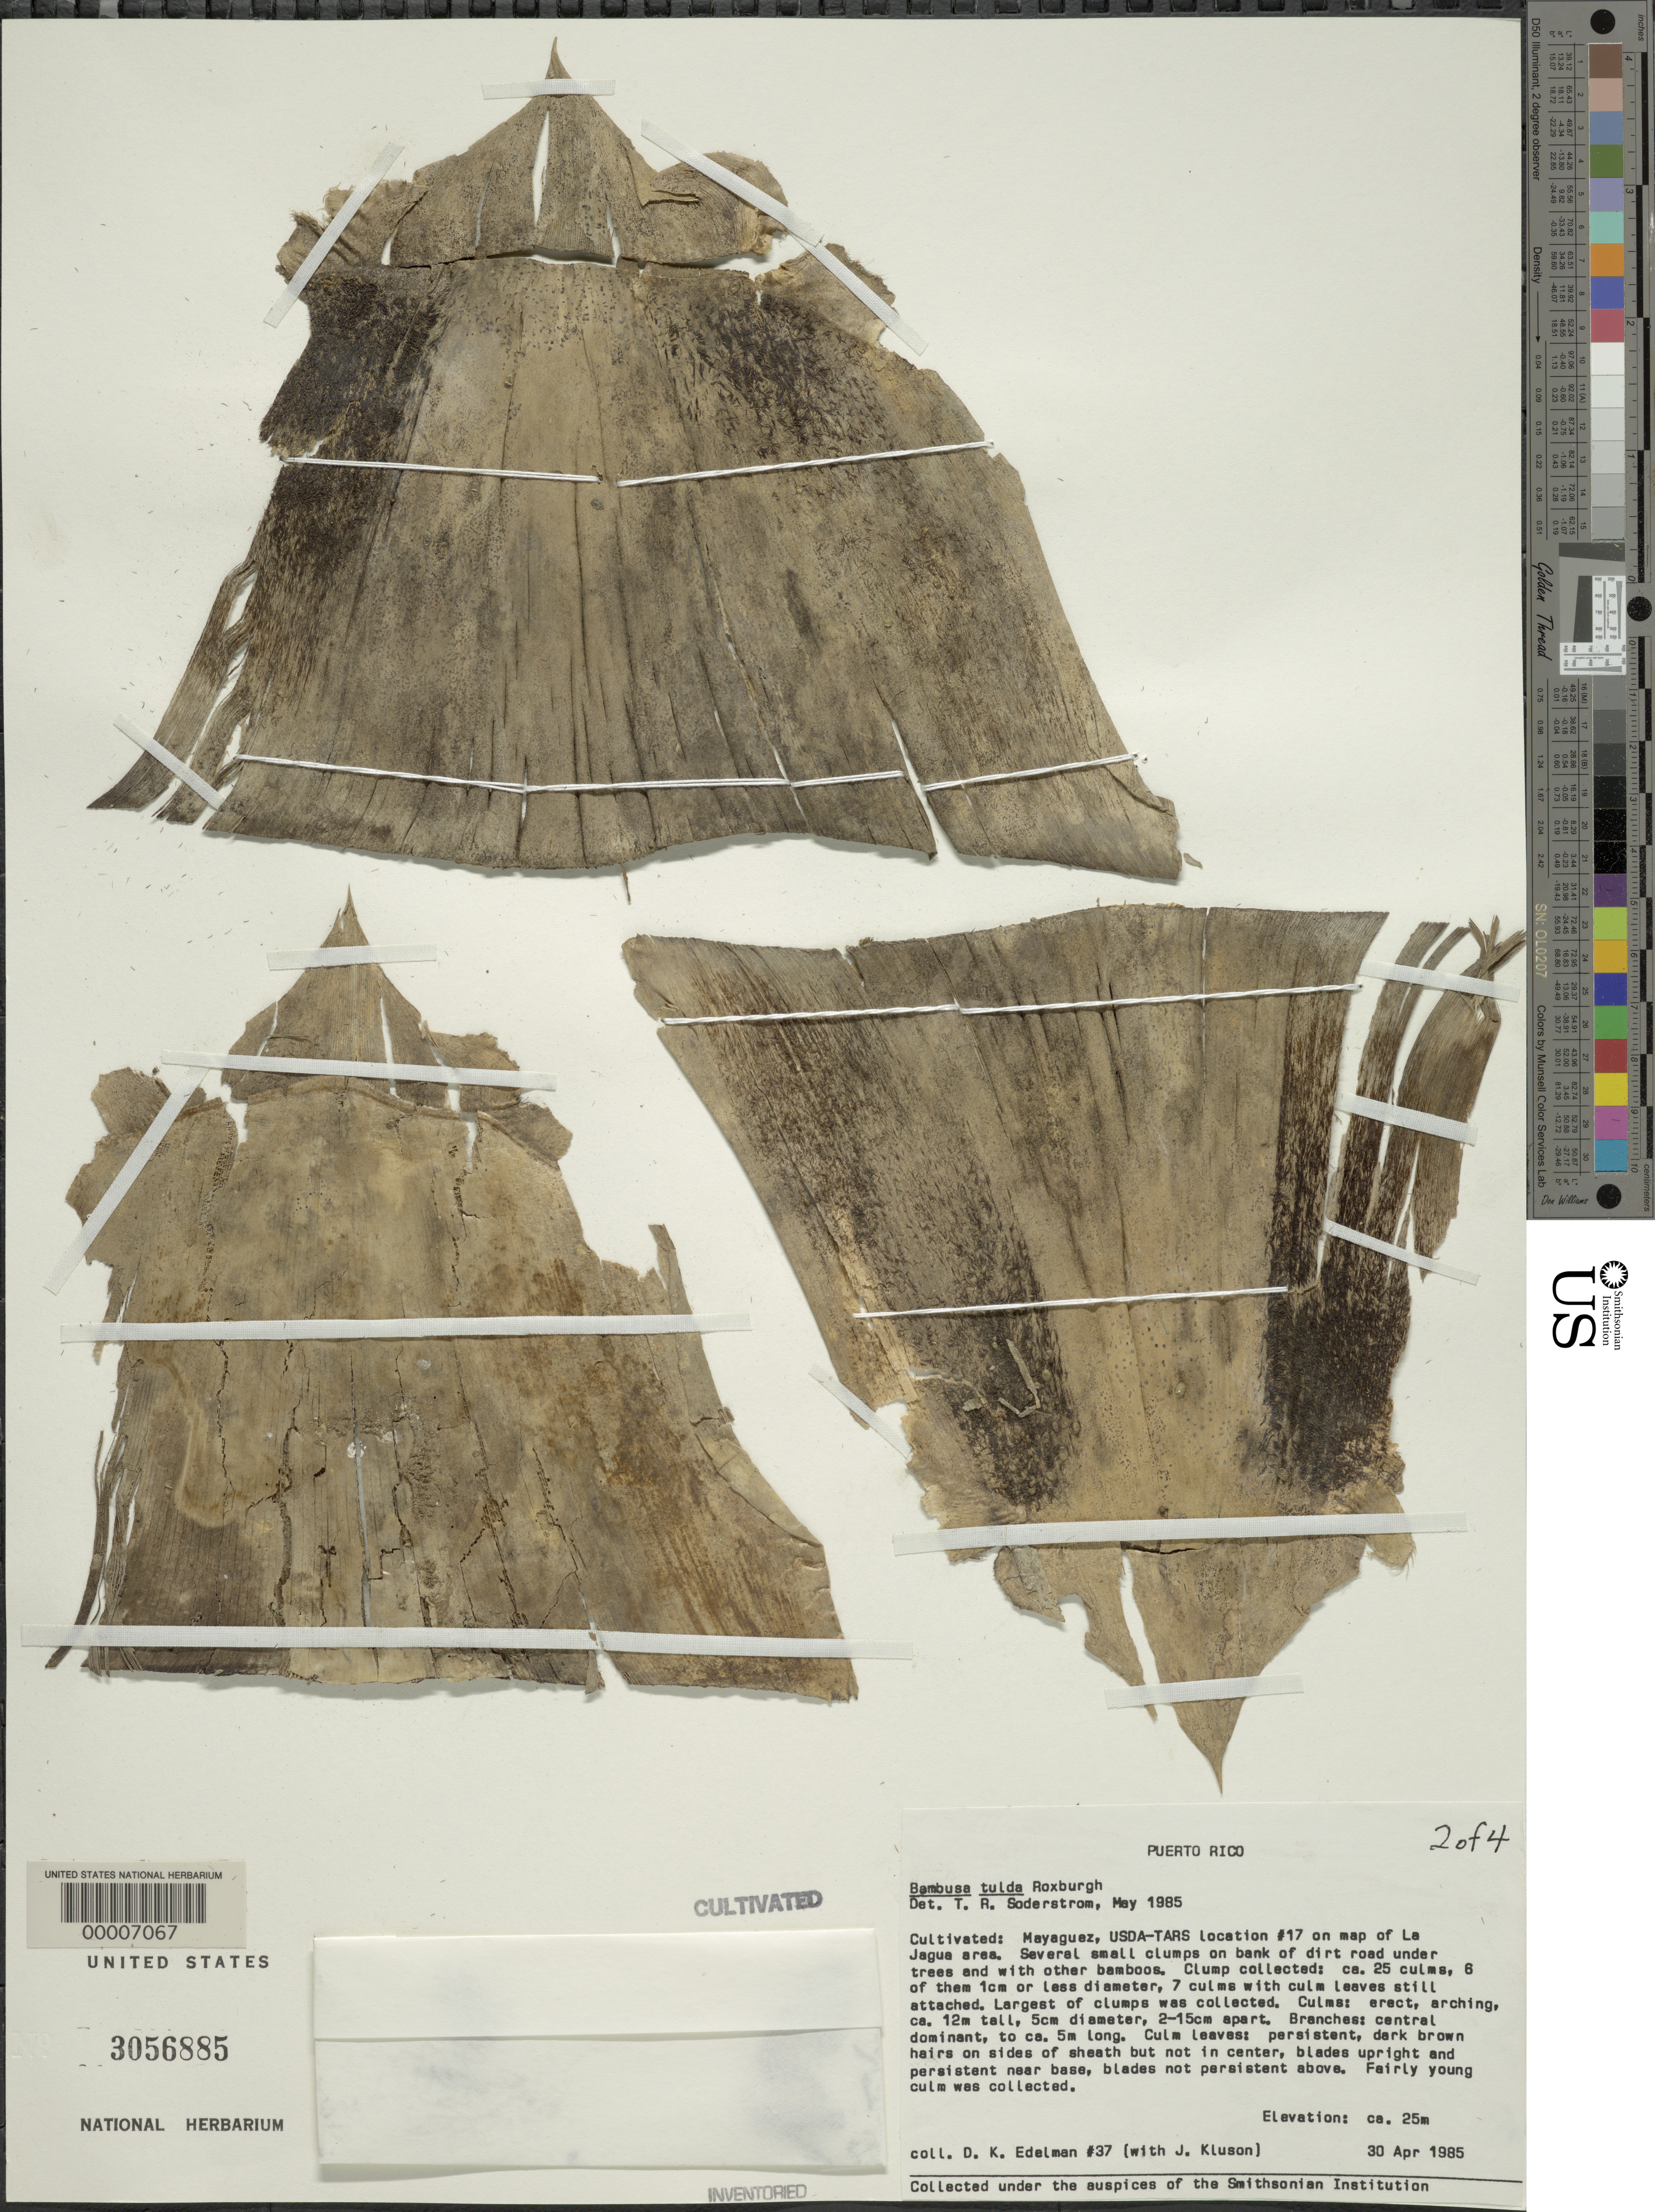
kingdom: Plantae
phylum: Tracheophyta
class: Liliopsida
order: Poales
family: Poaceae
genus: Bambusa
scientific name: Bambusa tulda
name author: Roxb.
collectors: D. Edelman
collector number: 37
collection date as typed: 30 Apr 1985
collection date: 1985-04-30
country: Puerto Rico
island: Greater Antilles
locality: Mayaguez, usda-tars, location #17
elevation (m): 25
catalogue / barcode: US 3056885